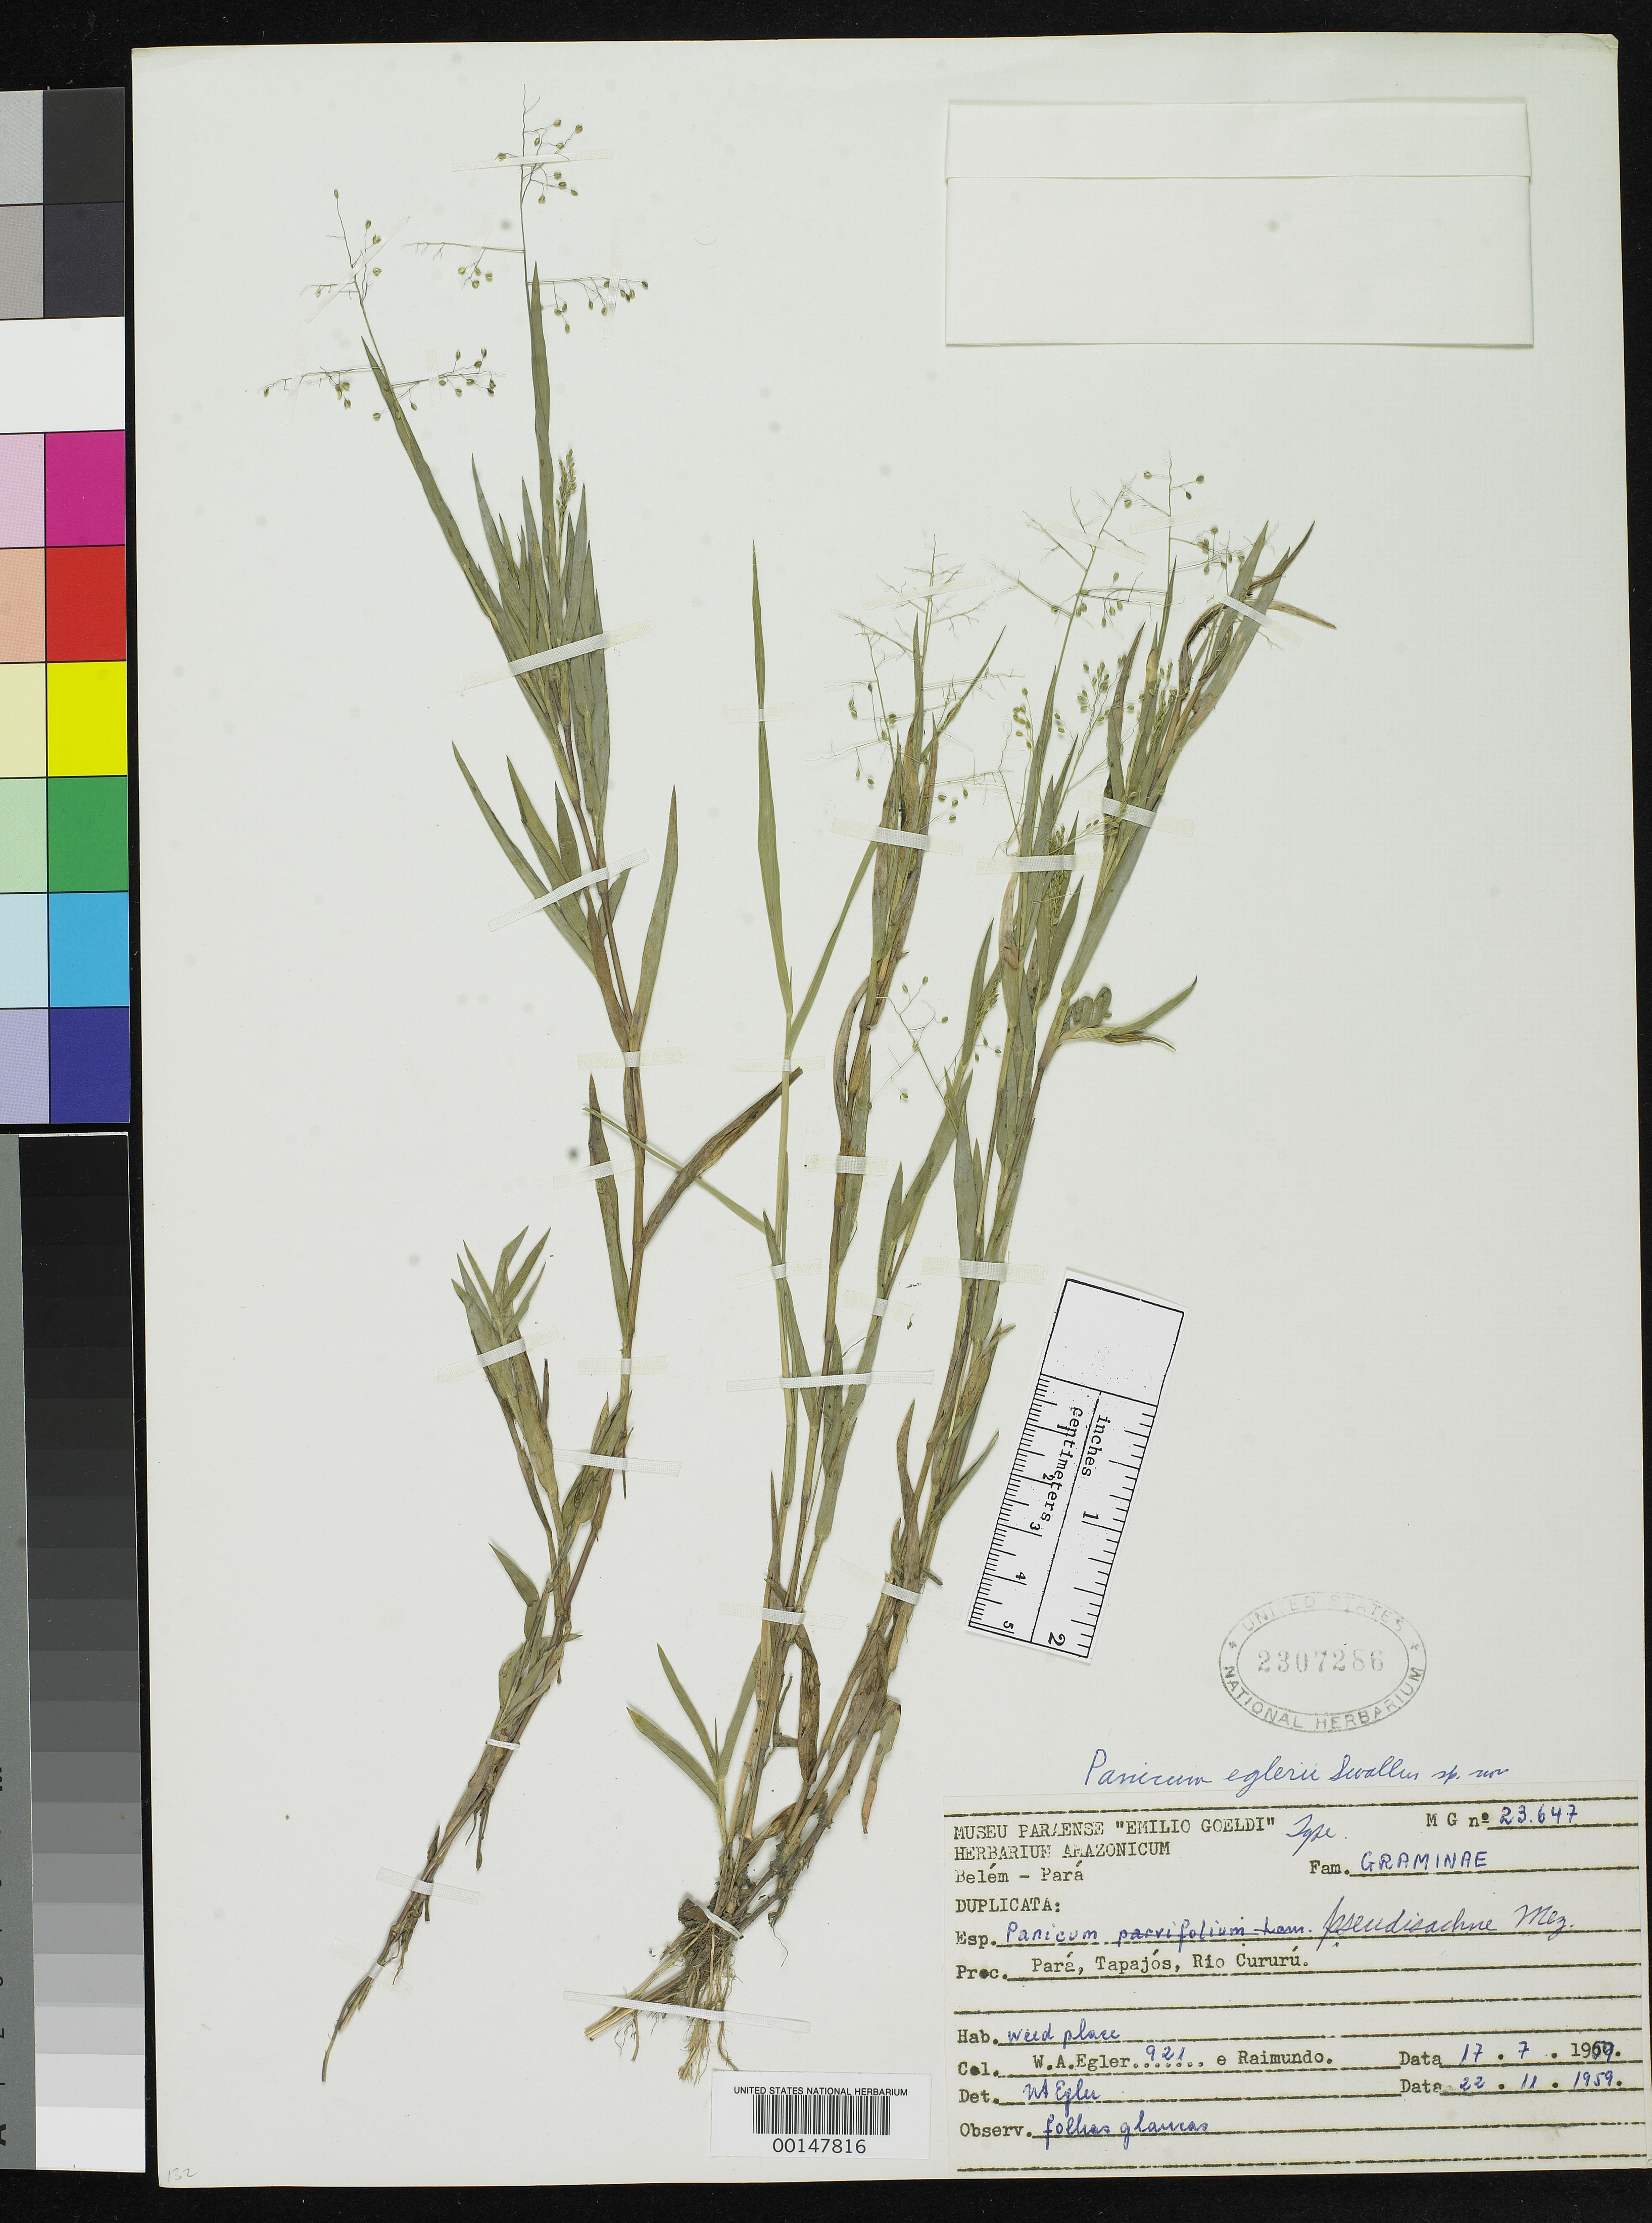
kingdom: Plantae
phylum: Tracheophyta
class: Liliopsida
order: Poales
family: Poaceae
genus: Panicum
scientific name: Panicum egleri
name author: Swallen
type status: Holotype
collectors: W. A. Egler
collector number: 921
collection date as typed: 17 Jul 1959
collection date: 1959-07-17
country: Brazil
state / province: Pará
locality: Tapajos, Rio Cururu.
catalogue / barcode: US 2307286